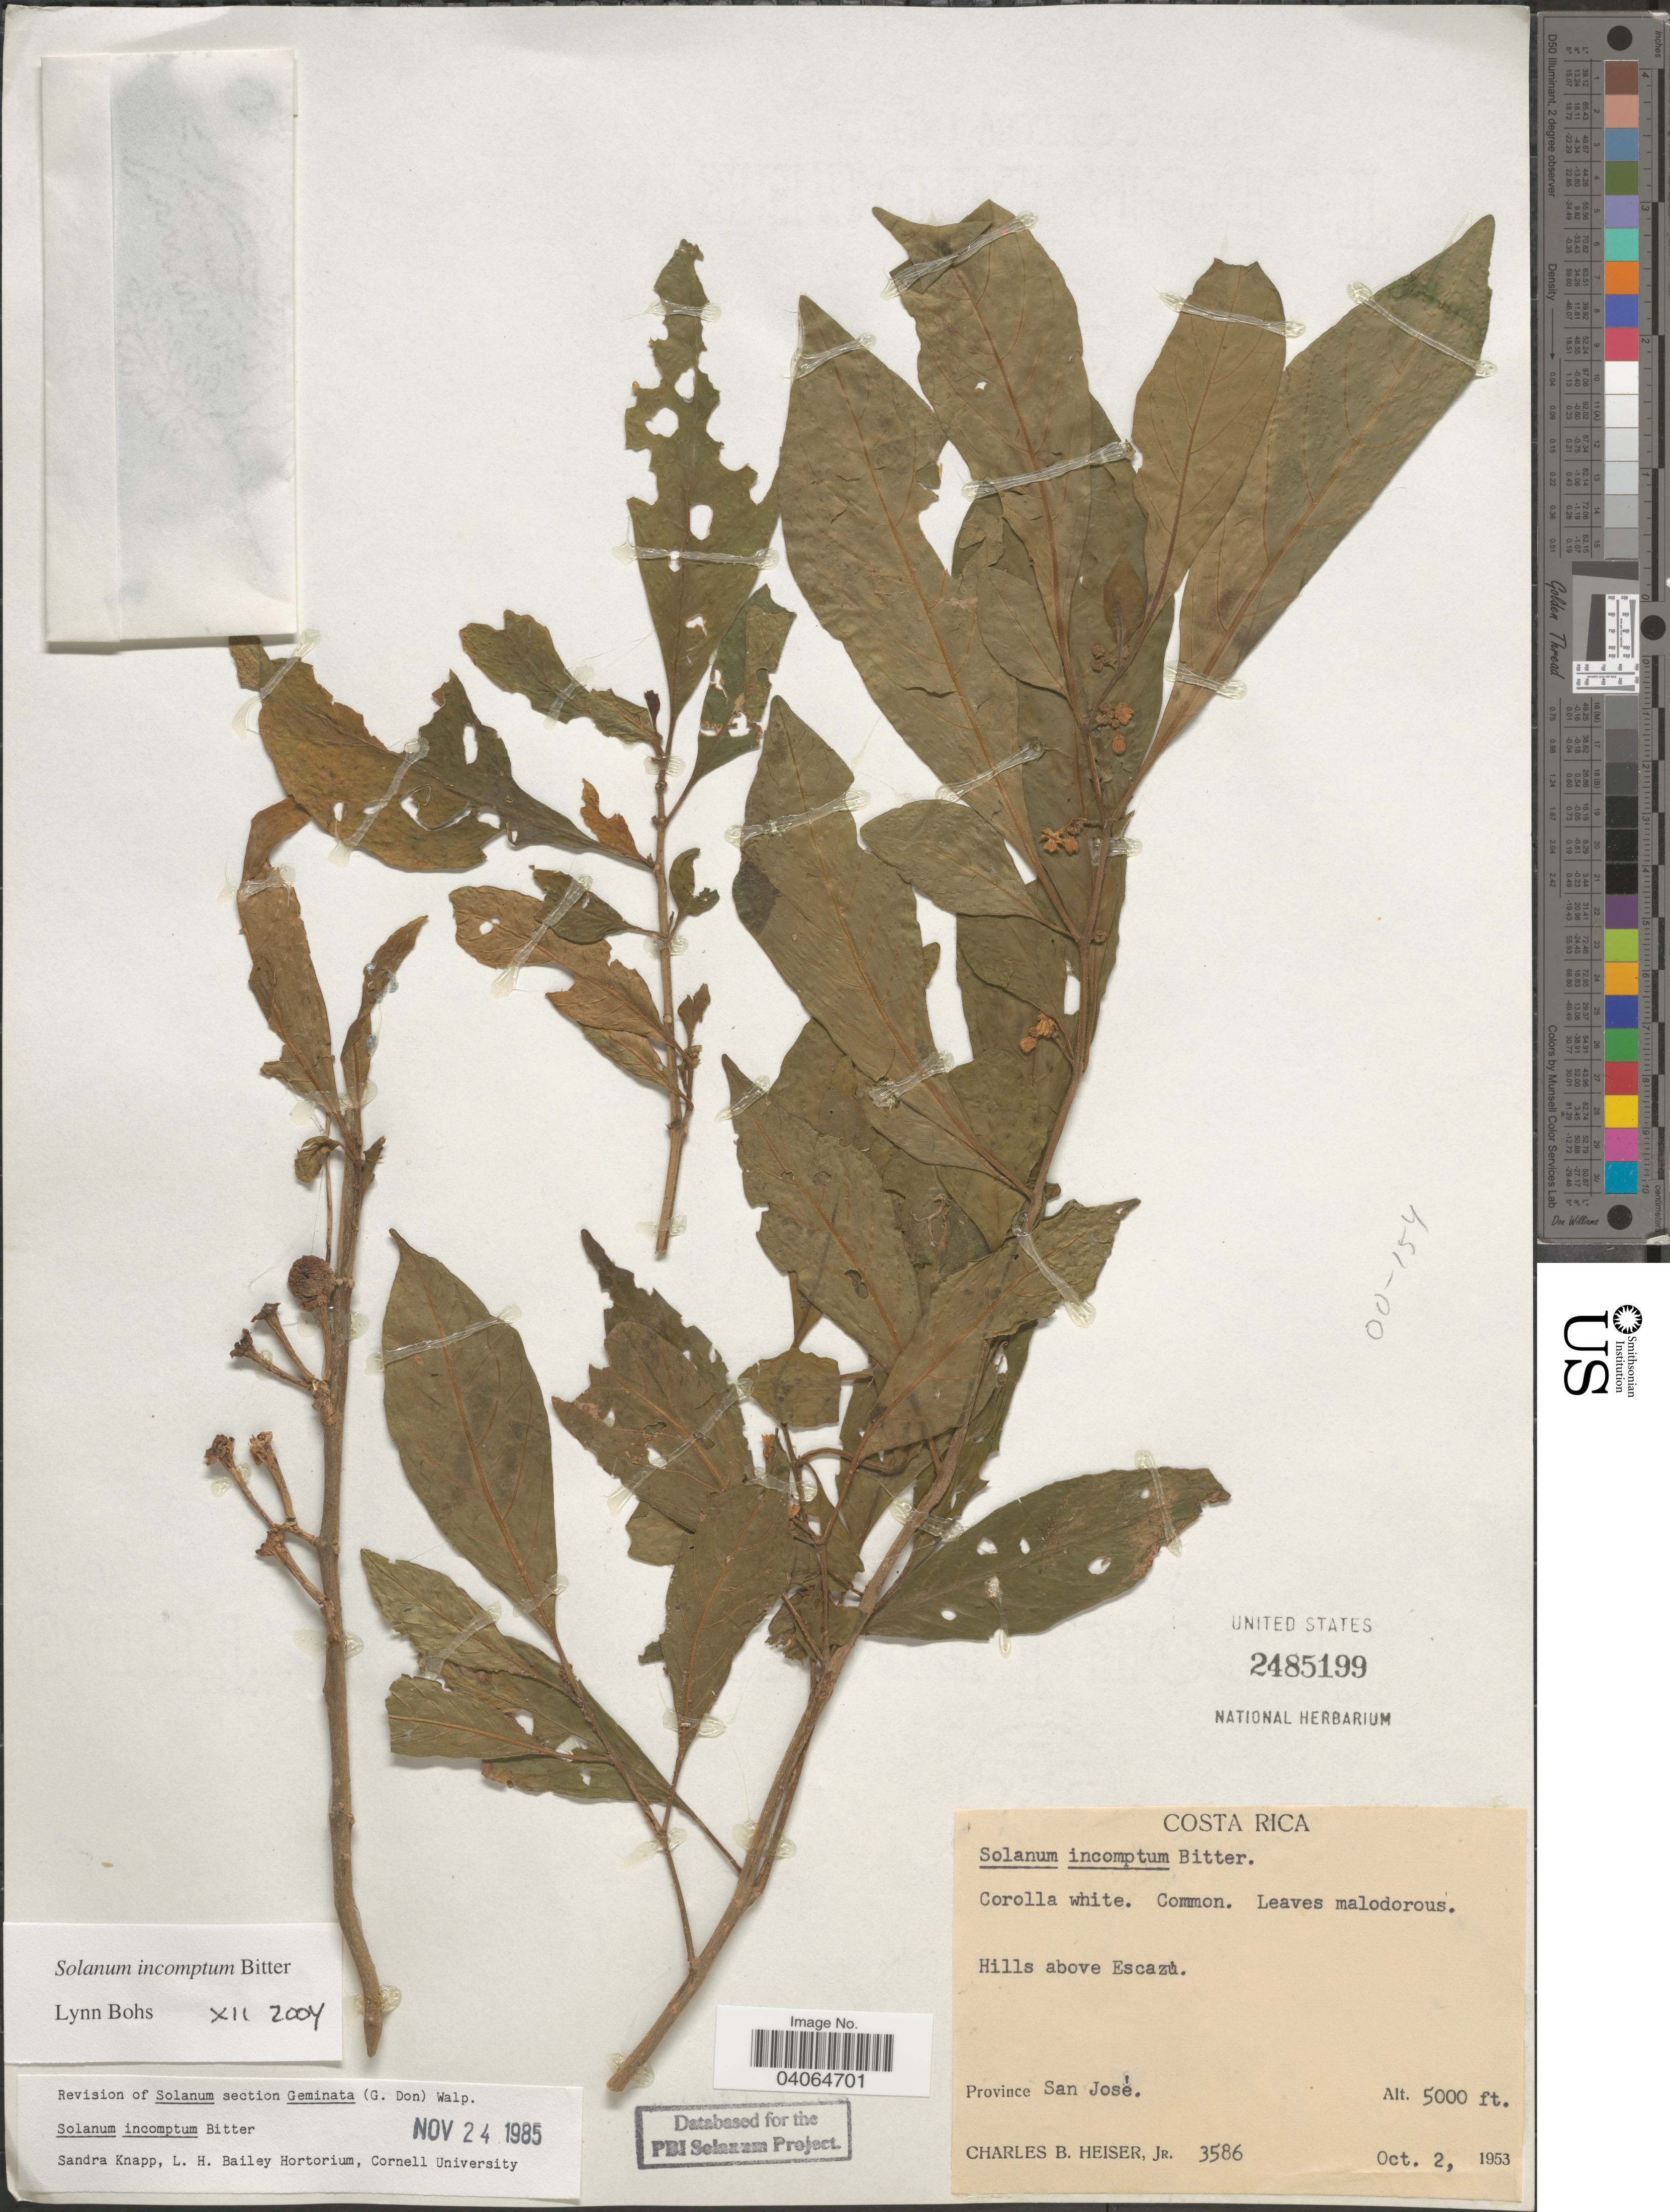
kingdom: Plantae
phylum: Tracheophyta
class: Magnoliopsida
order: Solanales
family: Solanaceae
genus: Solanum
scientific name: Solanum incomptum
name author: Bitter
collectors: C. B. Heiser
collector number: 3586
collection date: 1953-10-02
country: Costa Rica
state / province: San José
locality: Hills above Escazú.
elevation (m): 1524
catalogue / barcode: US 2485199